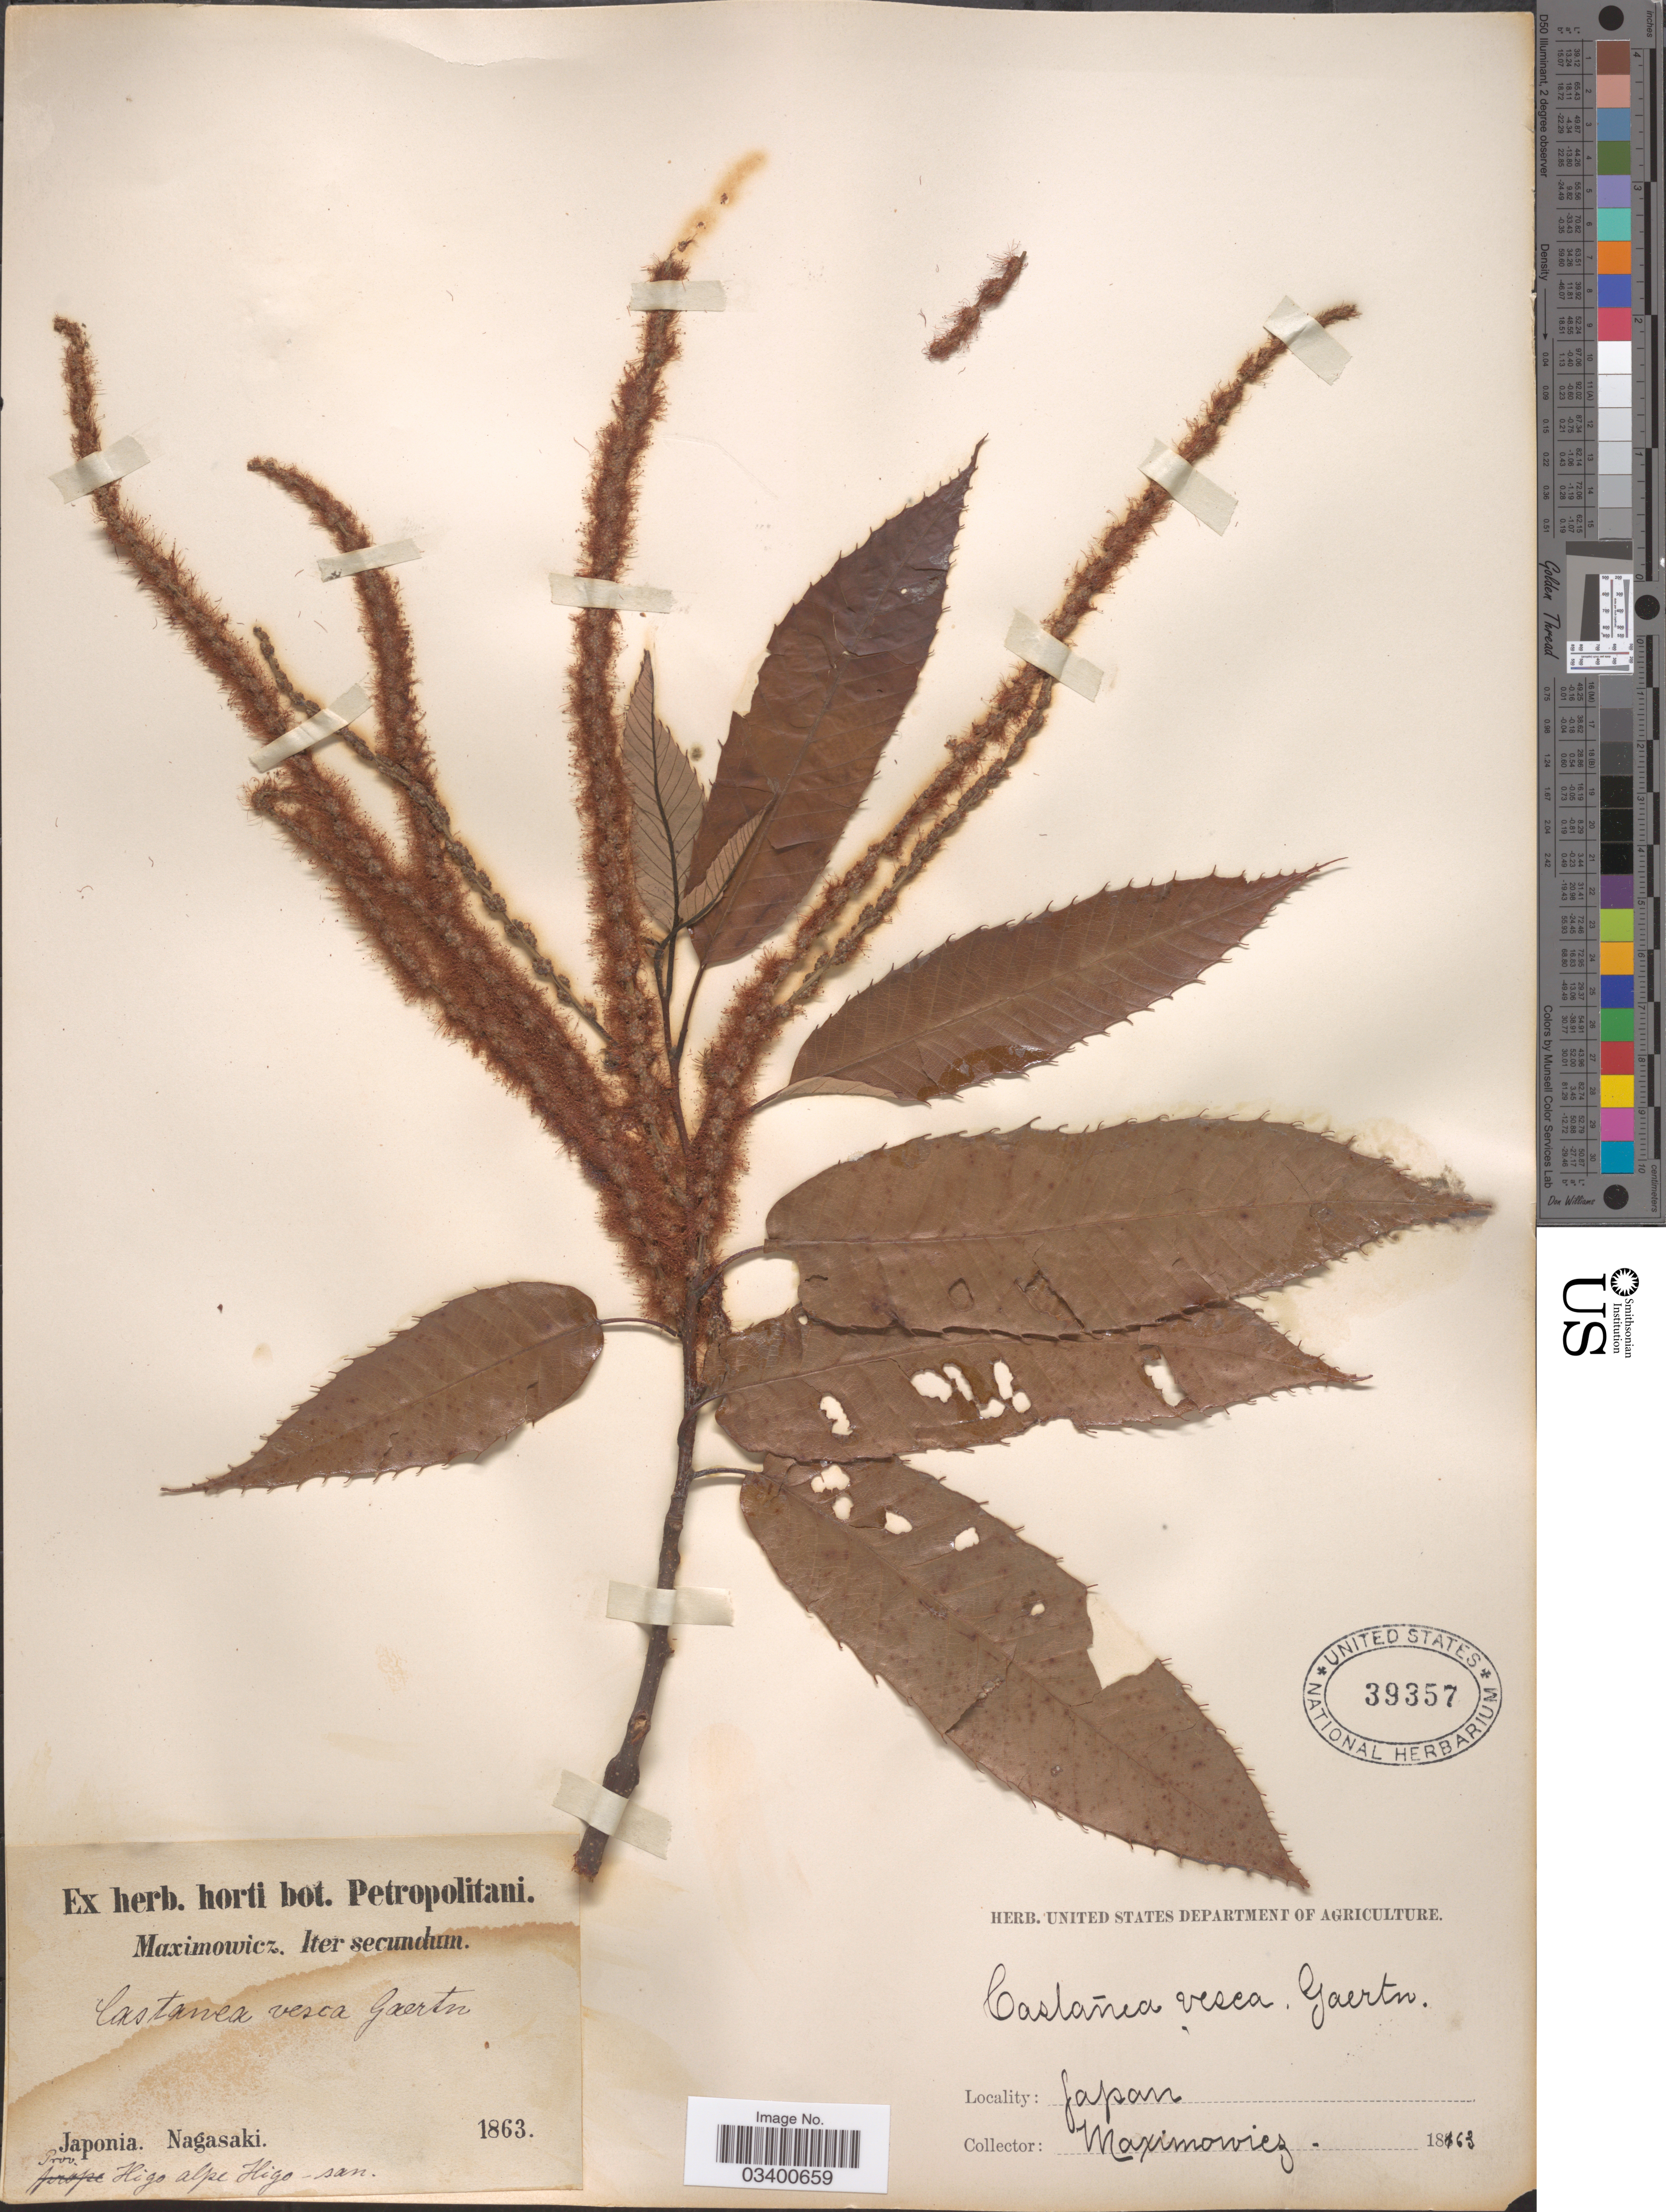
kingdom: Plantae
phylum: Tracheophyta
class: Magnoliopsida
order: Fagales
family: Fagaceae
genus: Castanea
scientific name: Castanea crenata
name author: Siebold & Zucc.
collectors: Maximowicz, --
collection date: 1863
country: Japan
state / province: Nagasaki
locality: Prov. Higo alpe Higo-san.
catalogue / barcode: US 39357